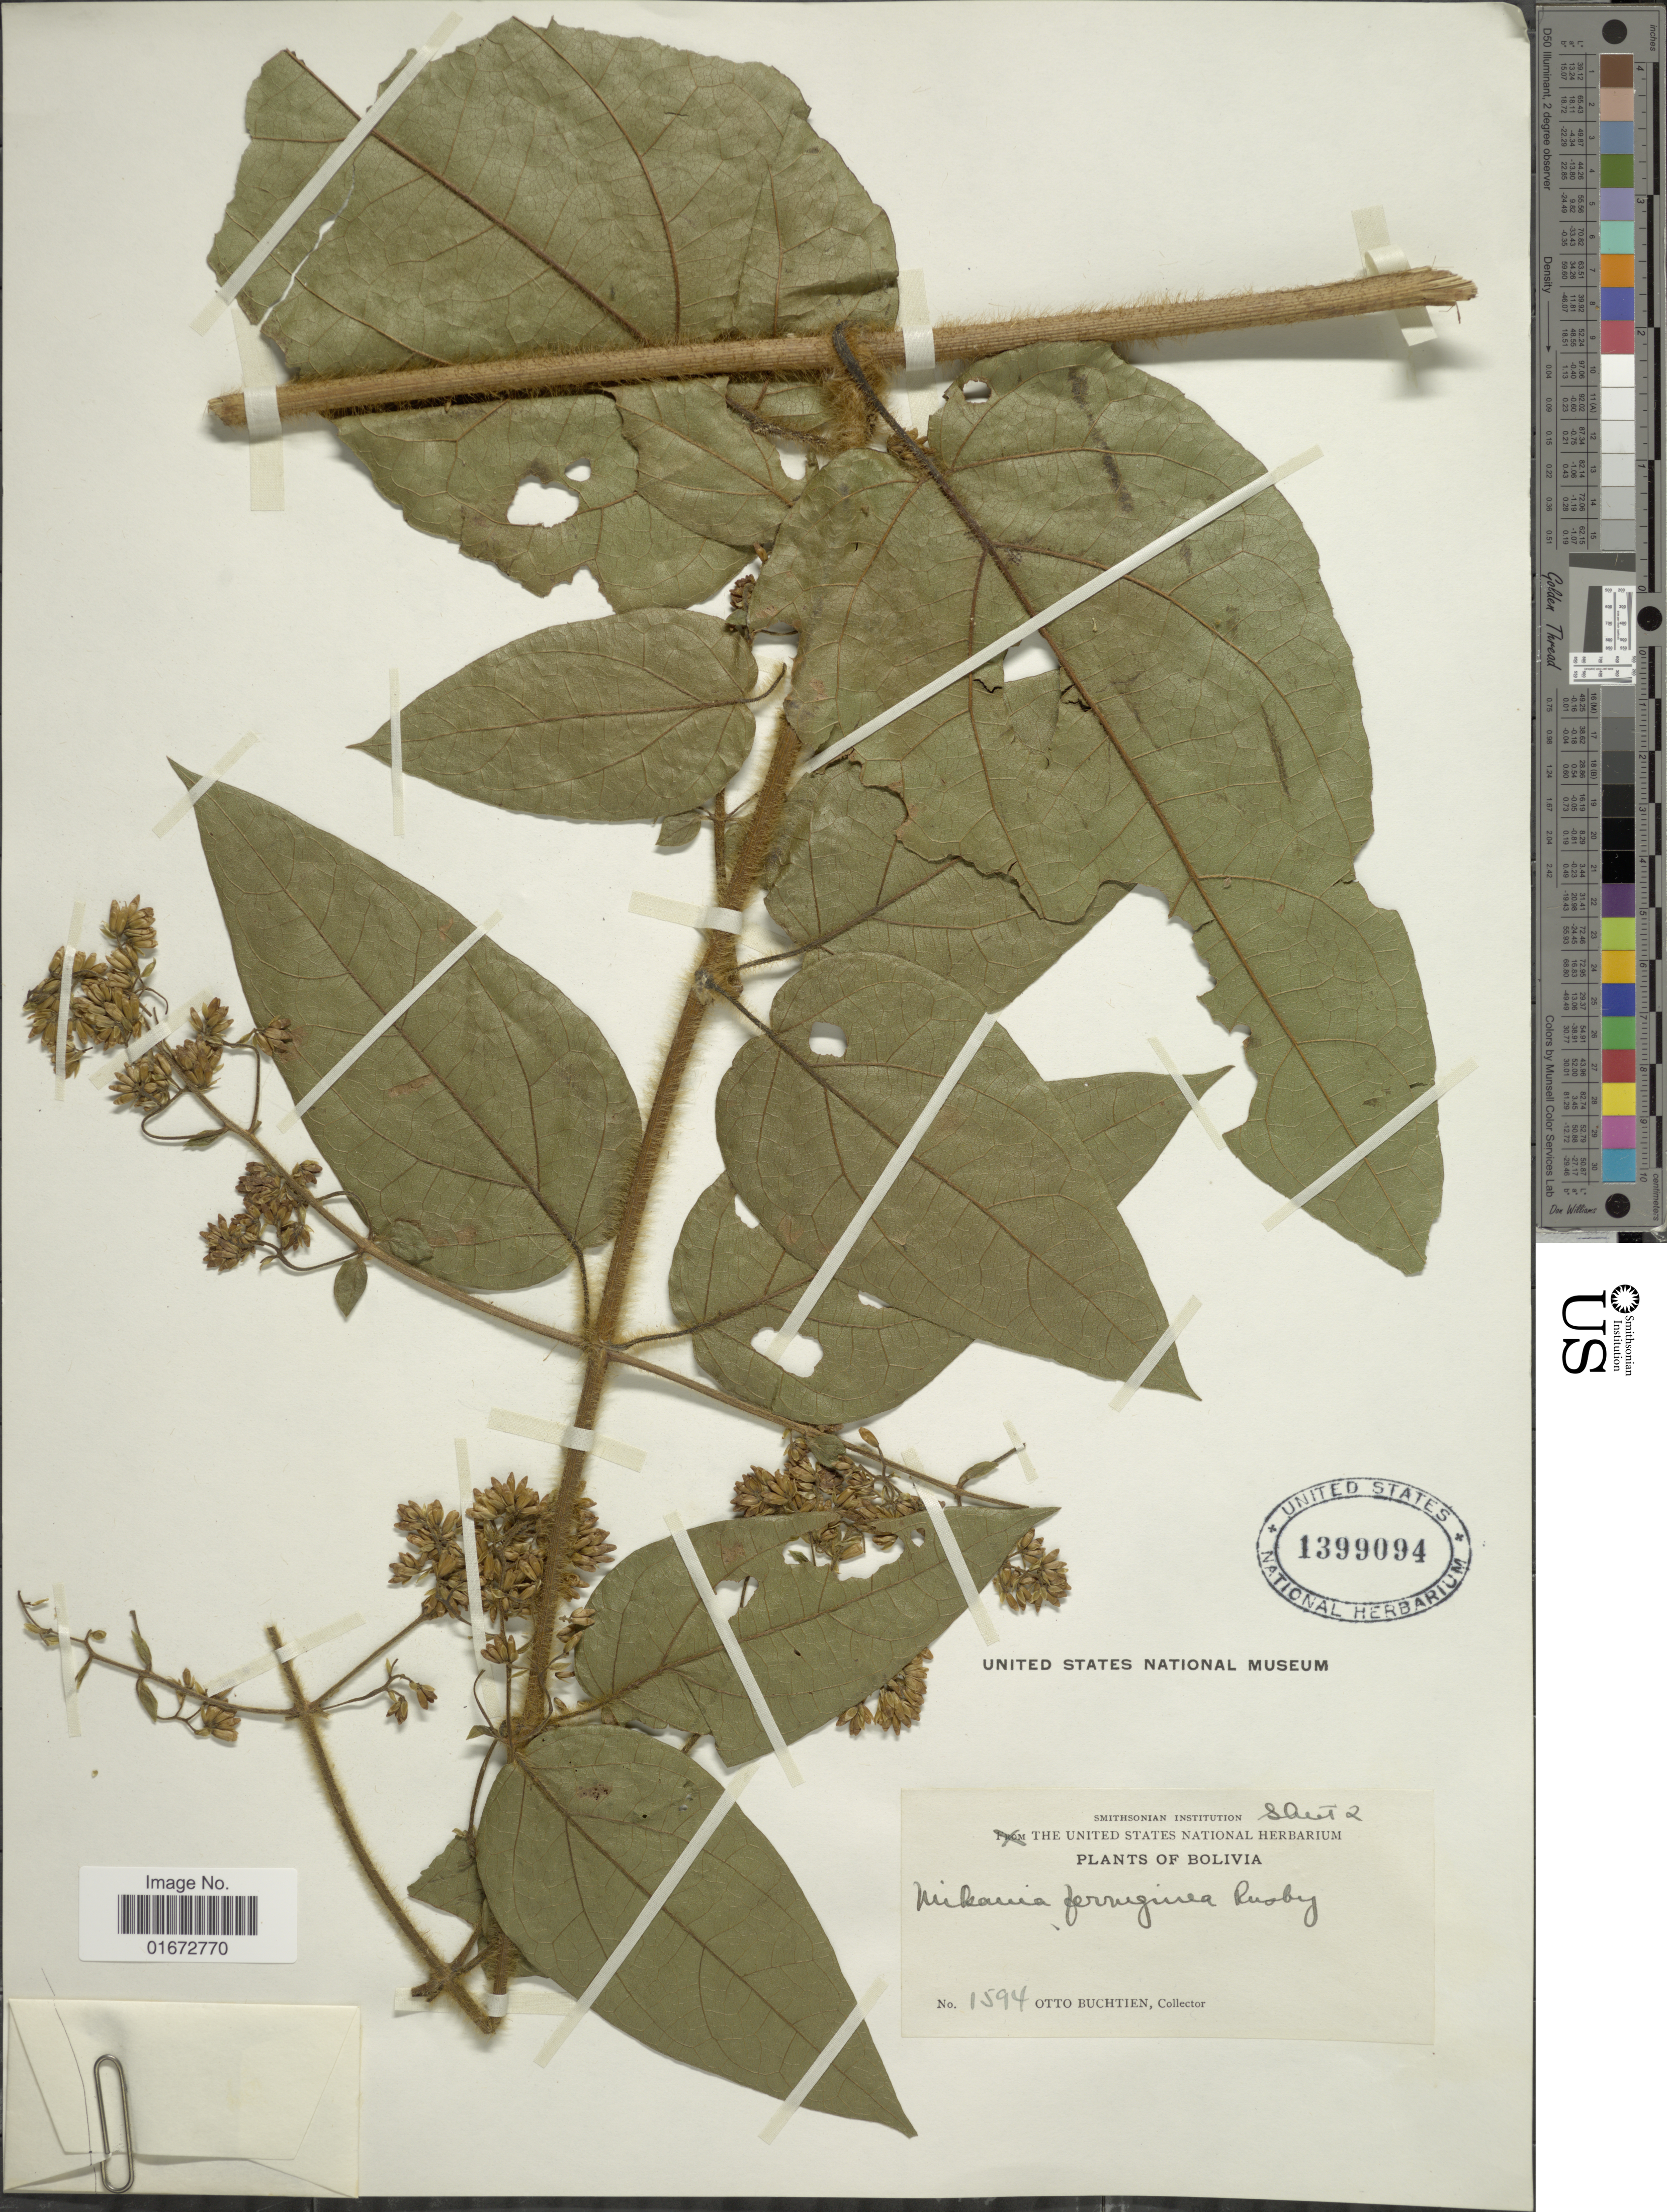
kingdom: Plantae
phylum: Tracheophyta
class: Magnoliopsida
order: Asterales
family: Asteraceae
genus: Mikania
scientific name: Mikania ferruginea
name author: (Rusby) Buchtien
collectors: O. Buchtien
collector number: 1594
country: Bolivia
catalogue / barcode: US 1399094